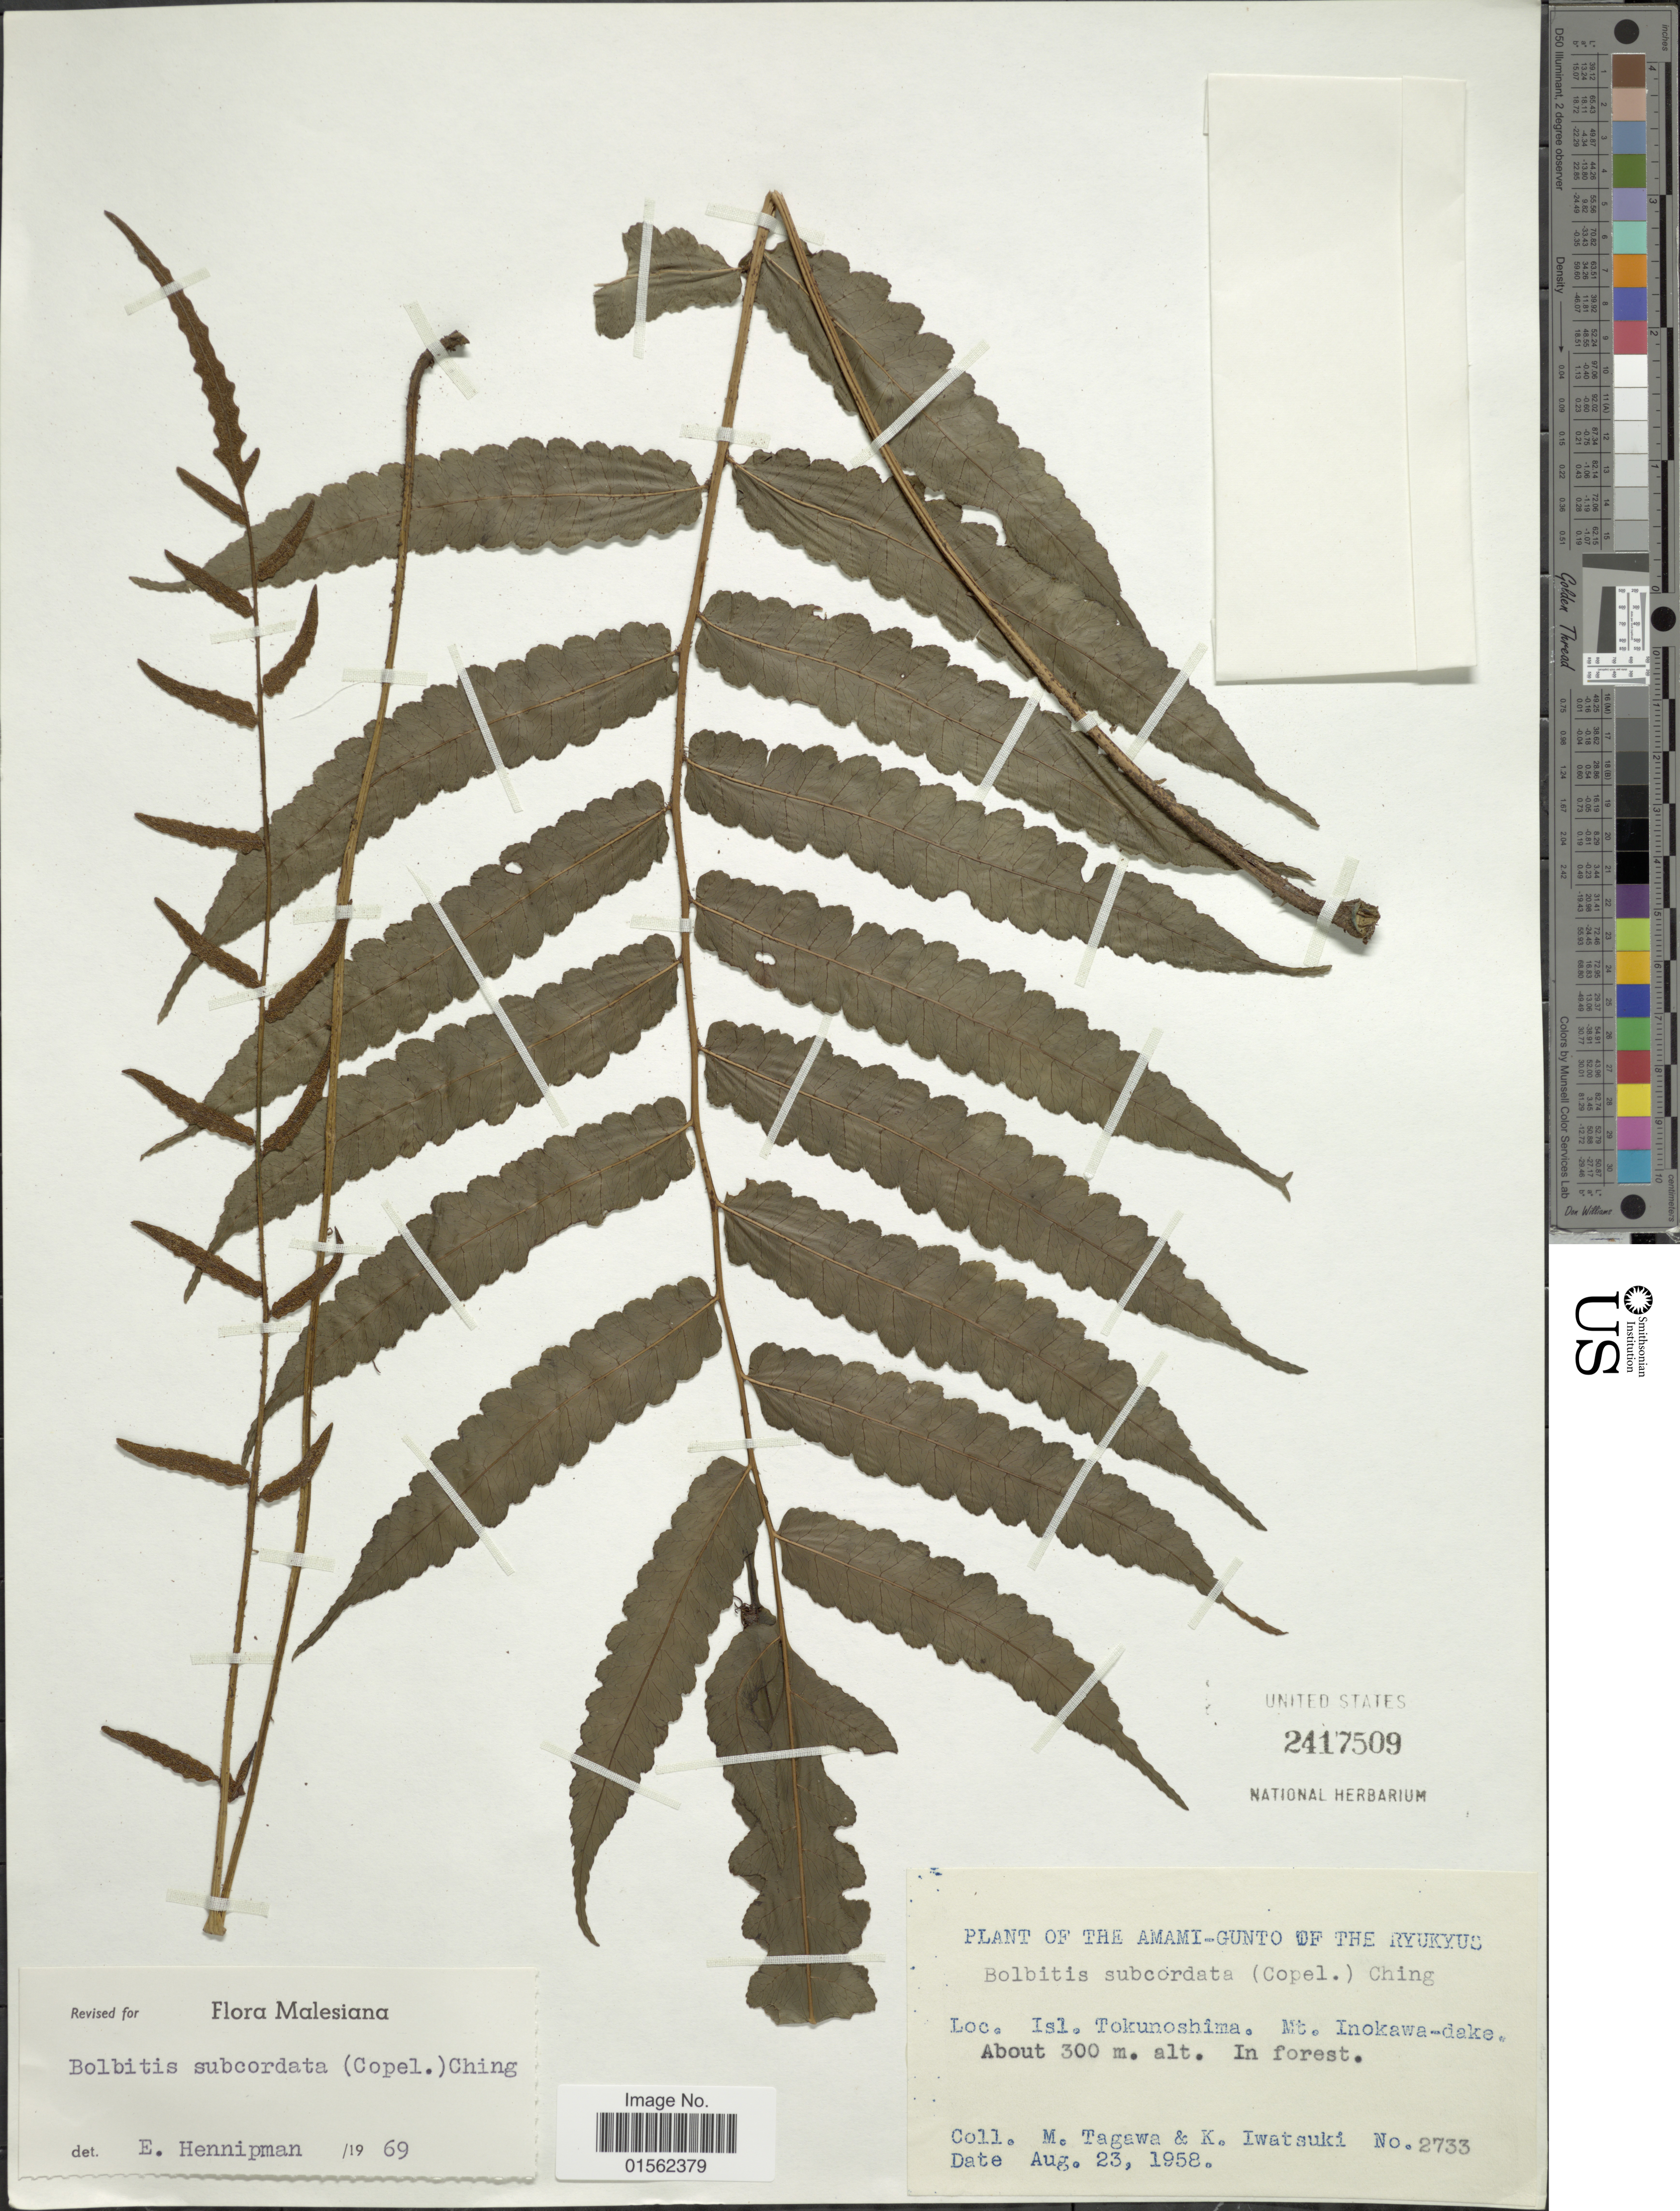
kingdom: Plantae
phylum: Tracheophyta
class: Polypodiopsida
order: Polypodiales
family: Dryopteridaceae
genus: Bolbitis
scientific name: Bolbitis subcordata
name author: (Copel.) Ching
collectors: M. Tagawa & K. Iwatsuki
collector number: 2733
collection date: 1958-08-23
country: Japan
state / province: Okinawa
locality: Amami-Gunto of the Ryukyus, Isl. Tokunoshima, Mt. Inokawa-dake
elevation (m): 300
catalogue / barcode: US 2417509